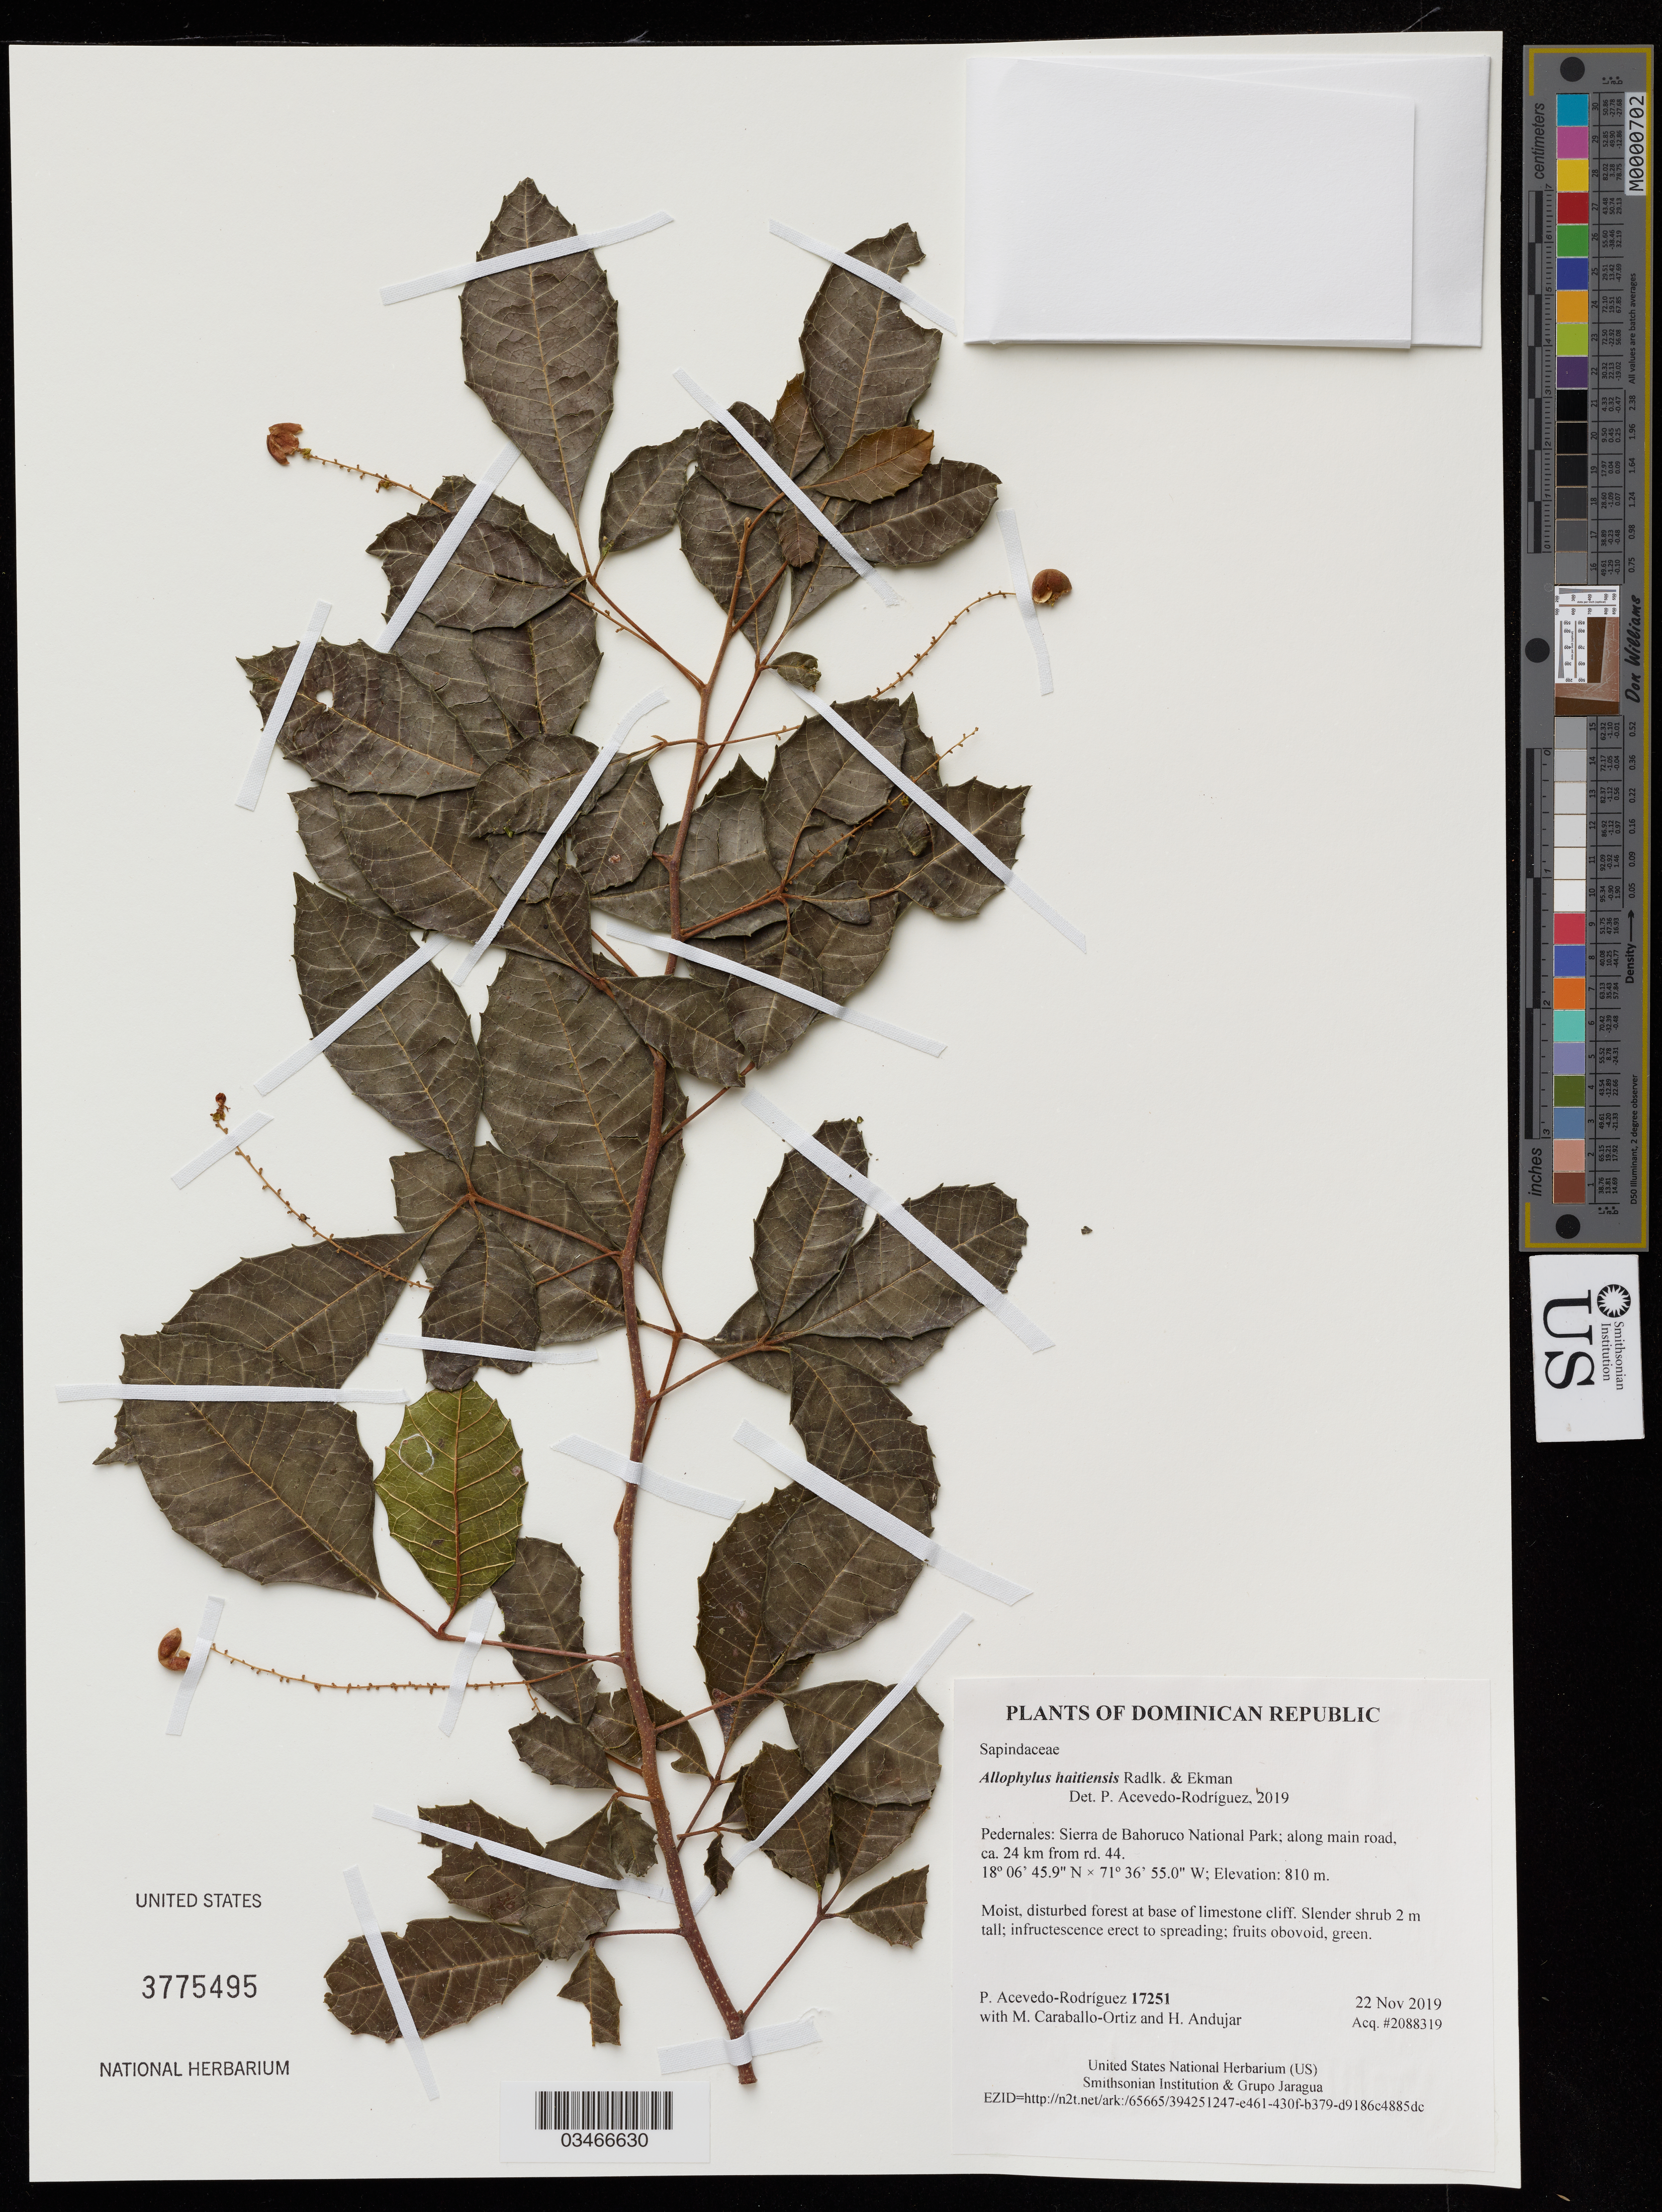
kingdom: Plantae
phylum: Tracheophyta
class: Magnoliopsida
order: Sapindales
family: Sapindaceae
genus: Allophylus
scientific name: Allophylus haitiensis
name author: Radlk. & Ekman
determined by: Acevedo-Rodriguez, P., (US), Smithsonian Institution - National Museum of Natural History (UNITED STATES)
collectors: P. Acevedo-Rodriguez, M. Caraballo-Ortiz & H. Andujar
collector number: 17251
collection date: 2019-11-22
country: Dominican Republic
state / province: Pedernales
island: Hispaniola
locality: Sierra de Bahoruco National Park; along main road, ca. 24 km from RD 44.; moist , disturbed forest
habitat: Moist, disturbed forest at base of limestone clift.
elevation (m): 810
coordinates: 18.11275 N, 71.61528 W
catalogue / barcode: US 3775495